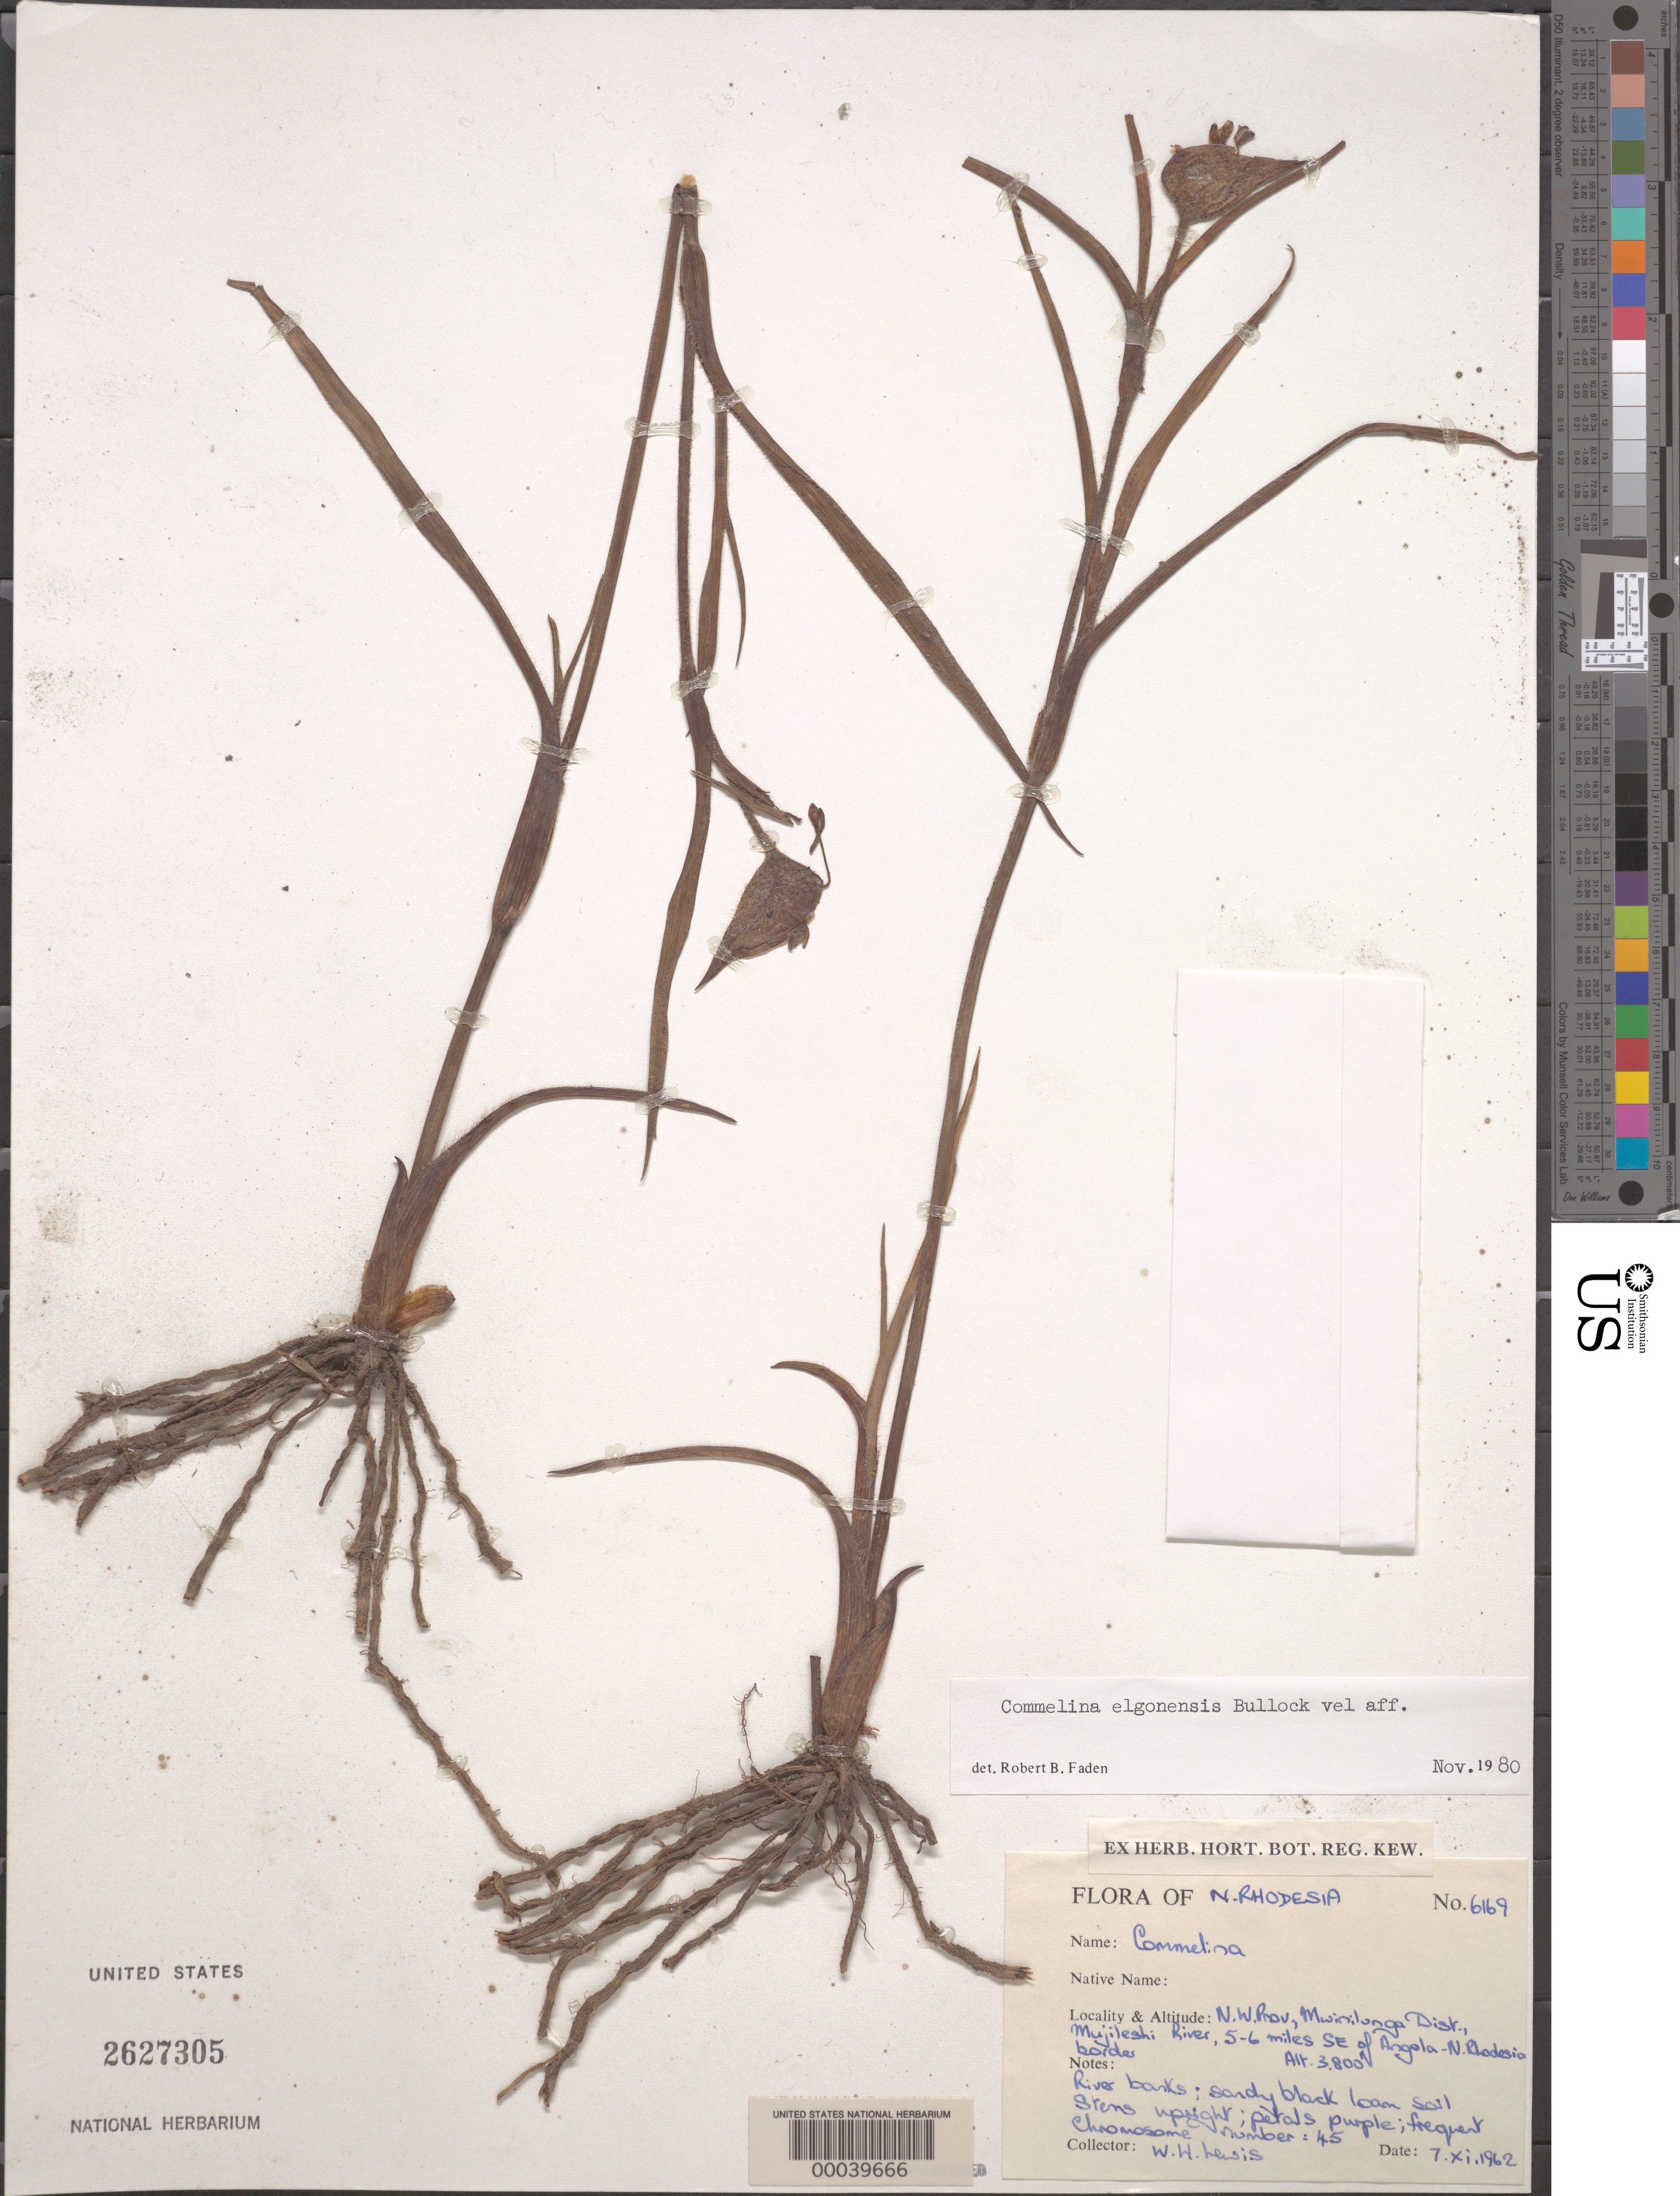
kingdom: Plantae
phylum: Tracheophyta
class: Liliopsida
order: Commelinales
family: Commelinaceae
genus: Commelina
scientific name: Commelina elgonensis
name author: Bullock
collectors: W. H. Lewis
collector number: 6169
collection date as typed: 07 Nov 1962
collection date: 1962-11-07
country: Zambia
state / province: North-Western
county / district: Mwinilunga Dist.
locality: Sw of mujileshi river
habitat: River bank, sandy black loam soil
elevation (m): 1159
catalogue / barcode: US 2627305